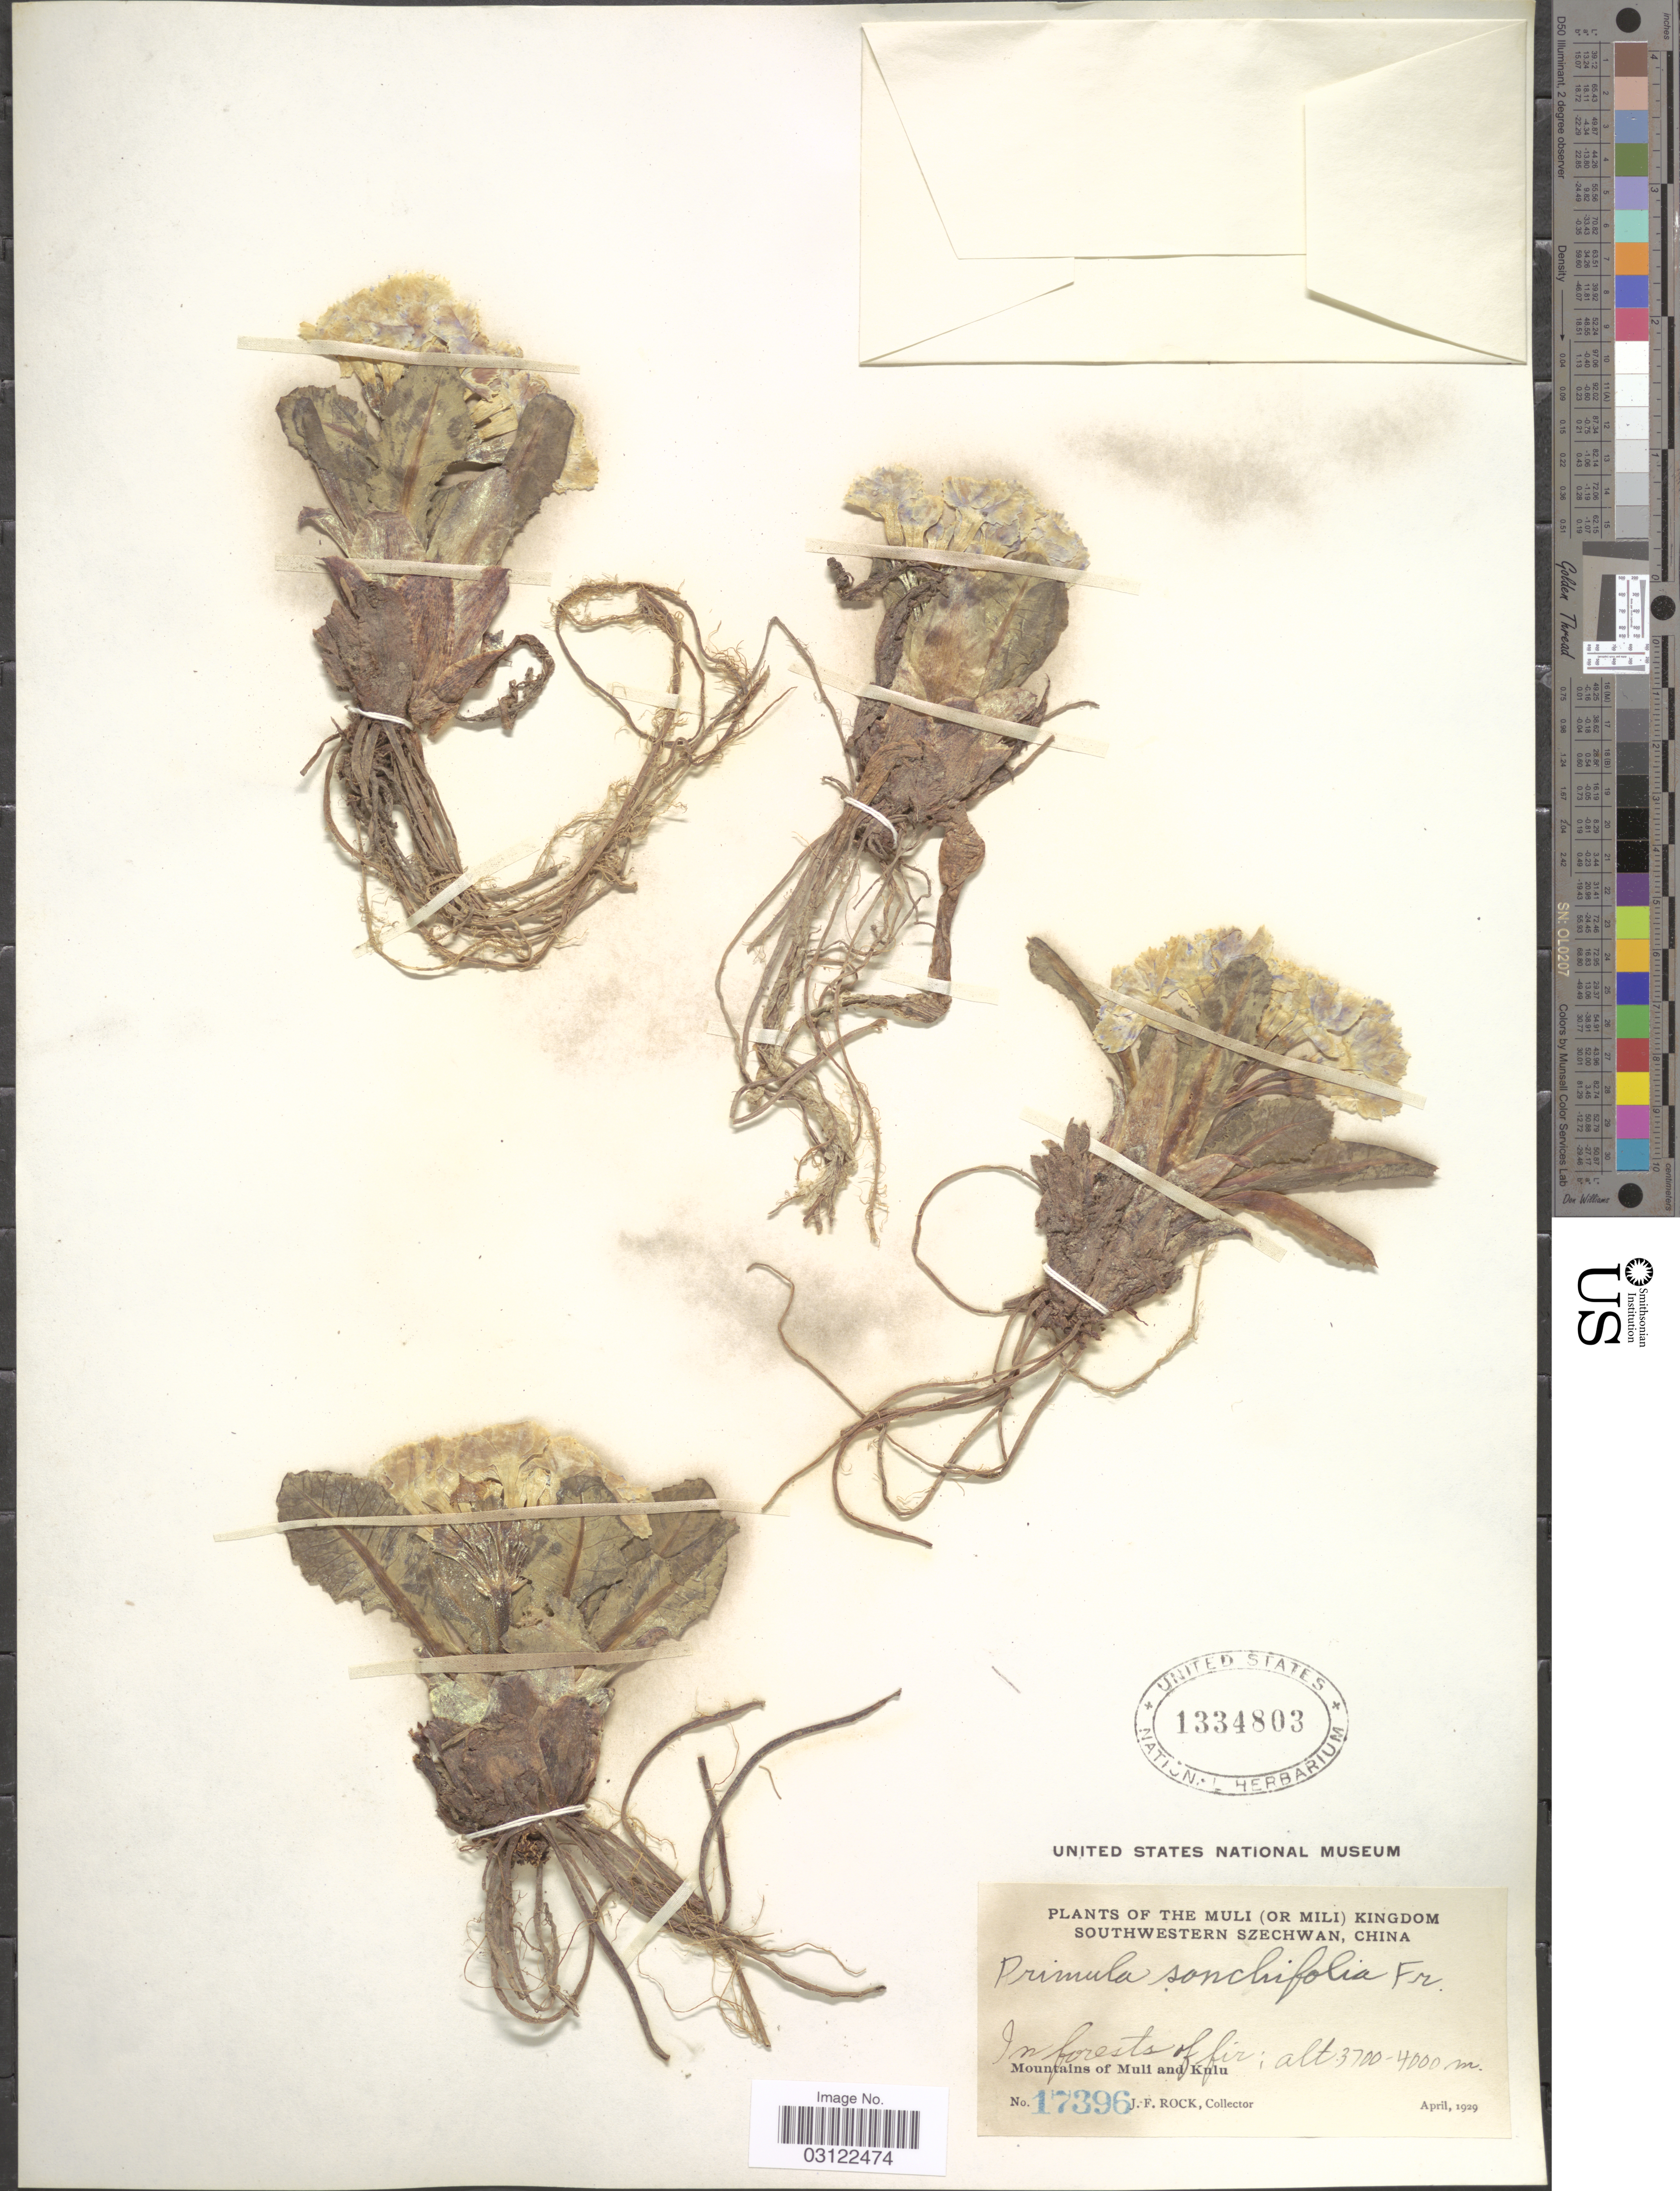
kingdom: Plantae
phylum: Tracheophyta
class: Magnoliopsida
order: Ericales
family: Primulaceae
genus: Primula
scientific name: Primula sonchifolia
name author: Franch.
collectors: J. Rock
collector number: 17396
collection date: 1929-04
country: China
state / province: Sichuan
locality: Muli (or Mili) Kingdom. Southwestern Szechwan. Mountains of Muli and Kulu.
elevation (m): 3700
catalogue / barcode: US 1334803